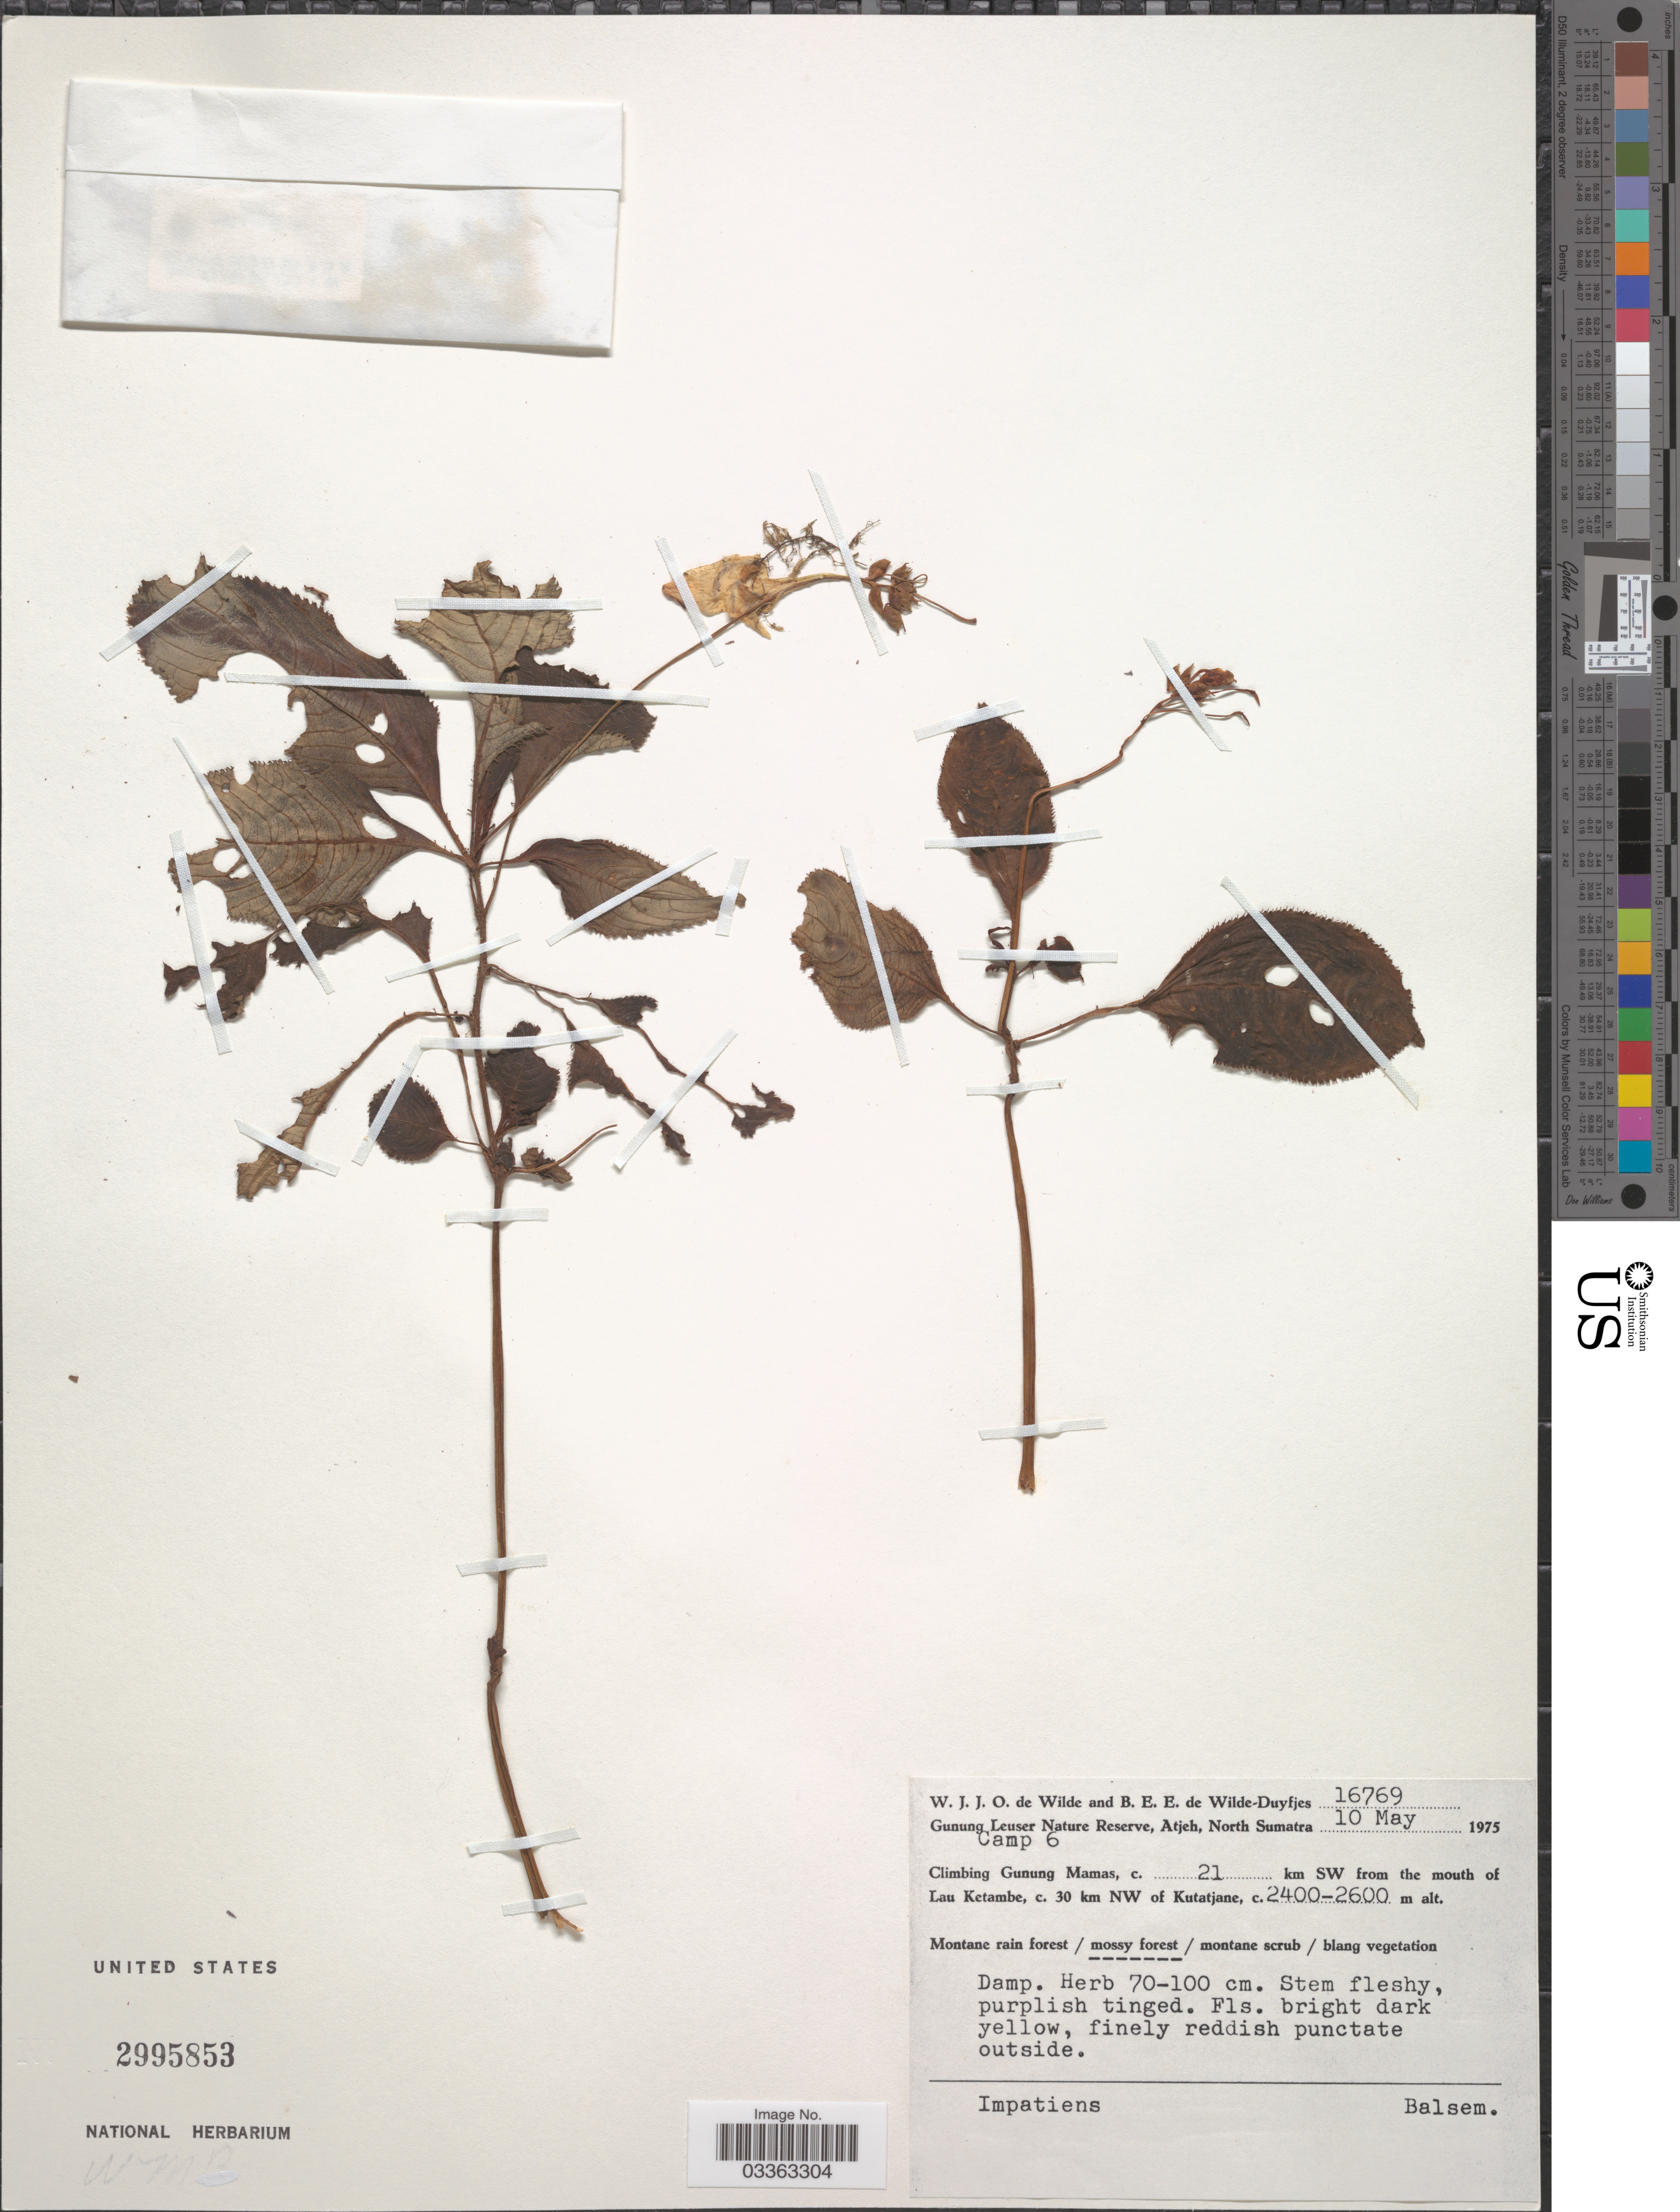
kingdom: Plantae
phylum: Tracheophyta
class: Magnoliopsida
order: Ericales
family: Balsaminaceae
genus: Impatiens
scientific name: Impatiens sp.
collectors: W. J. de Wilde & B. E. de Wilde-Duyfjes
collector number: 16769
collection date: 1975-05-10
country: Indonesia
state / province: Sumatra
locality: Gunung Leuser Nature Reserve, Atjeh, North Sumatra. Camp 6. Climbing Gunung Mamas, c. 21 km SW from the mouth of Lau Ketambe, c. 30 km NW of Kutatjane.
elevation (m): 2400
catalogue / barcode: US 2995853